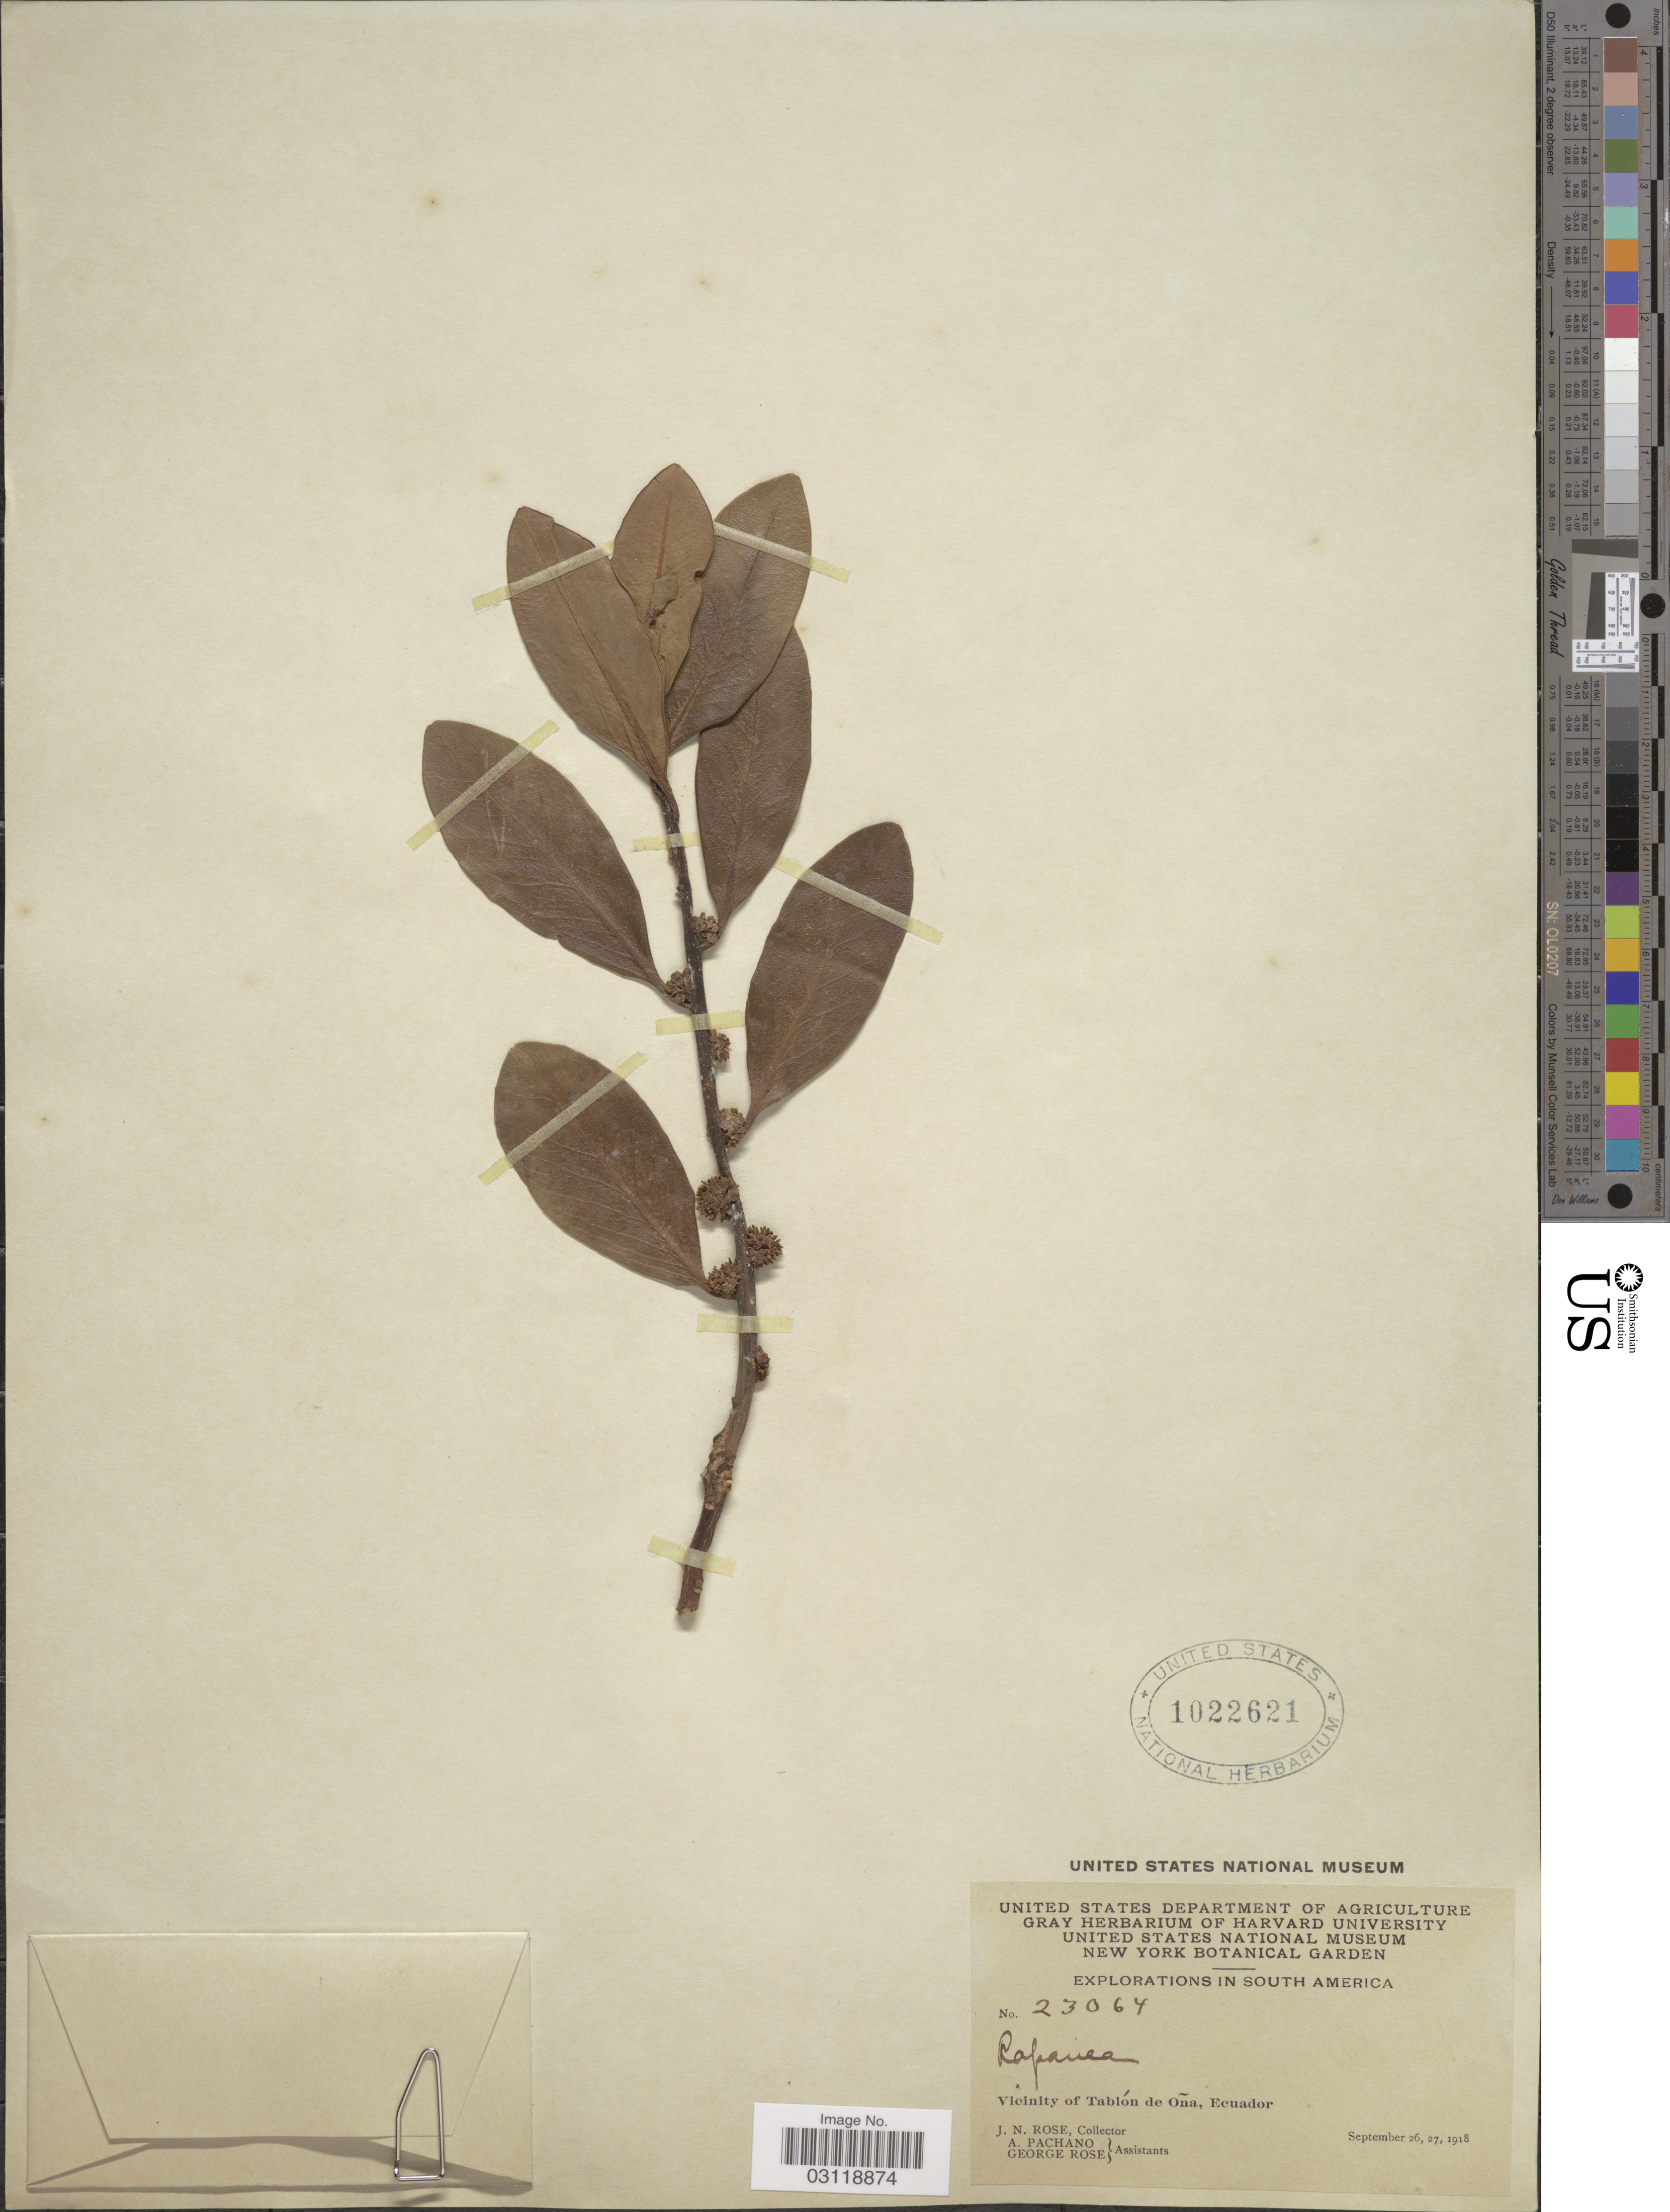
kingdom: Plantae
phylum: Tracheophyta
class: Magnoliopsida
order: Ericales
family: Primulaceae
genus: Rapanea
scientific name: Rapanea sp.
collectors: J. N. Rose, A. Pachano & G. Rose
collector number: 23064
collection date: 1918-09-26/1918-09-27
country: Ecuador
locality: Vicinity of Tablón de Oña.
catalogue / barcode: US 1022621